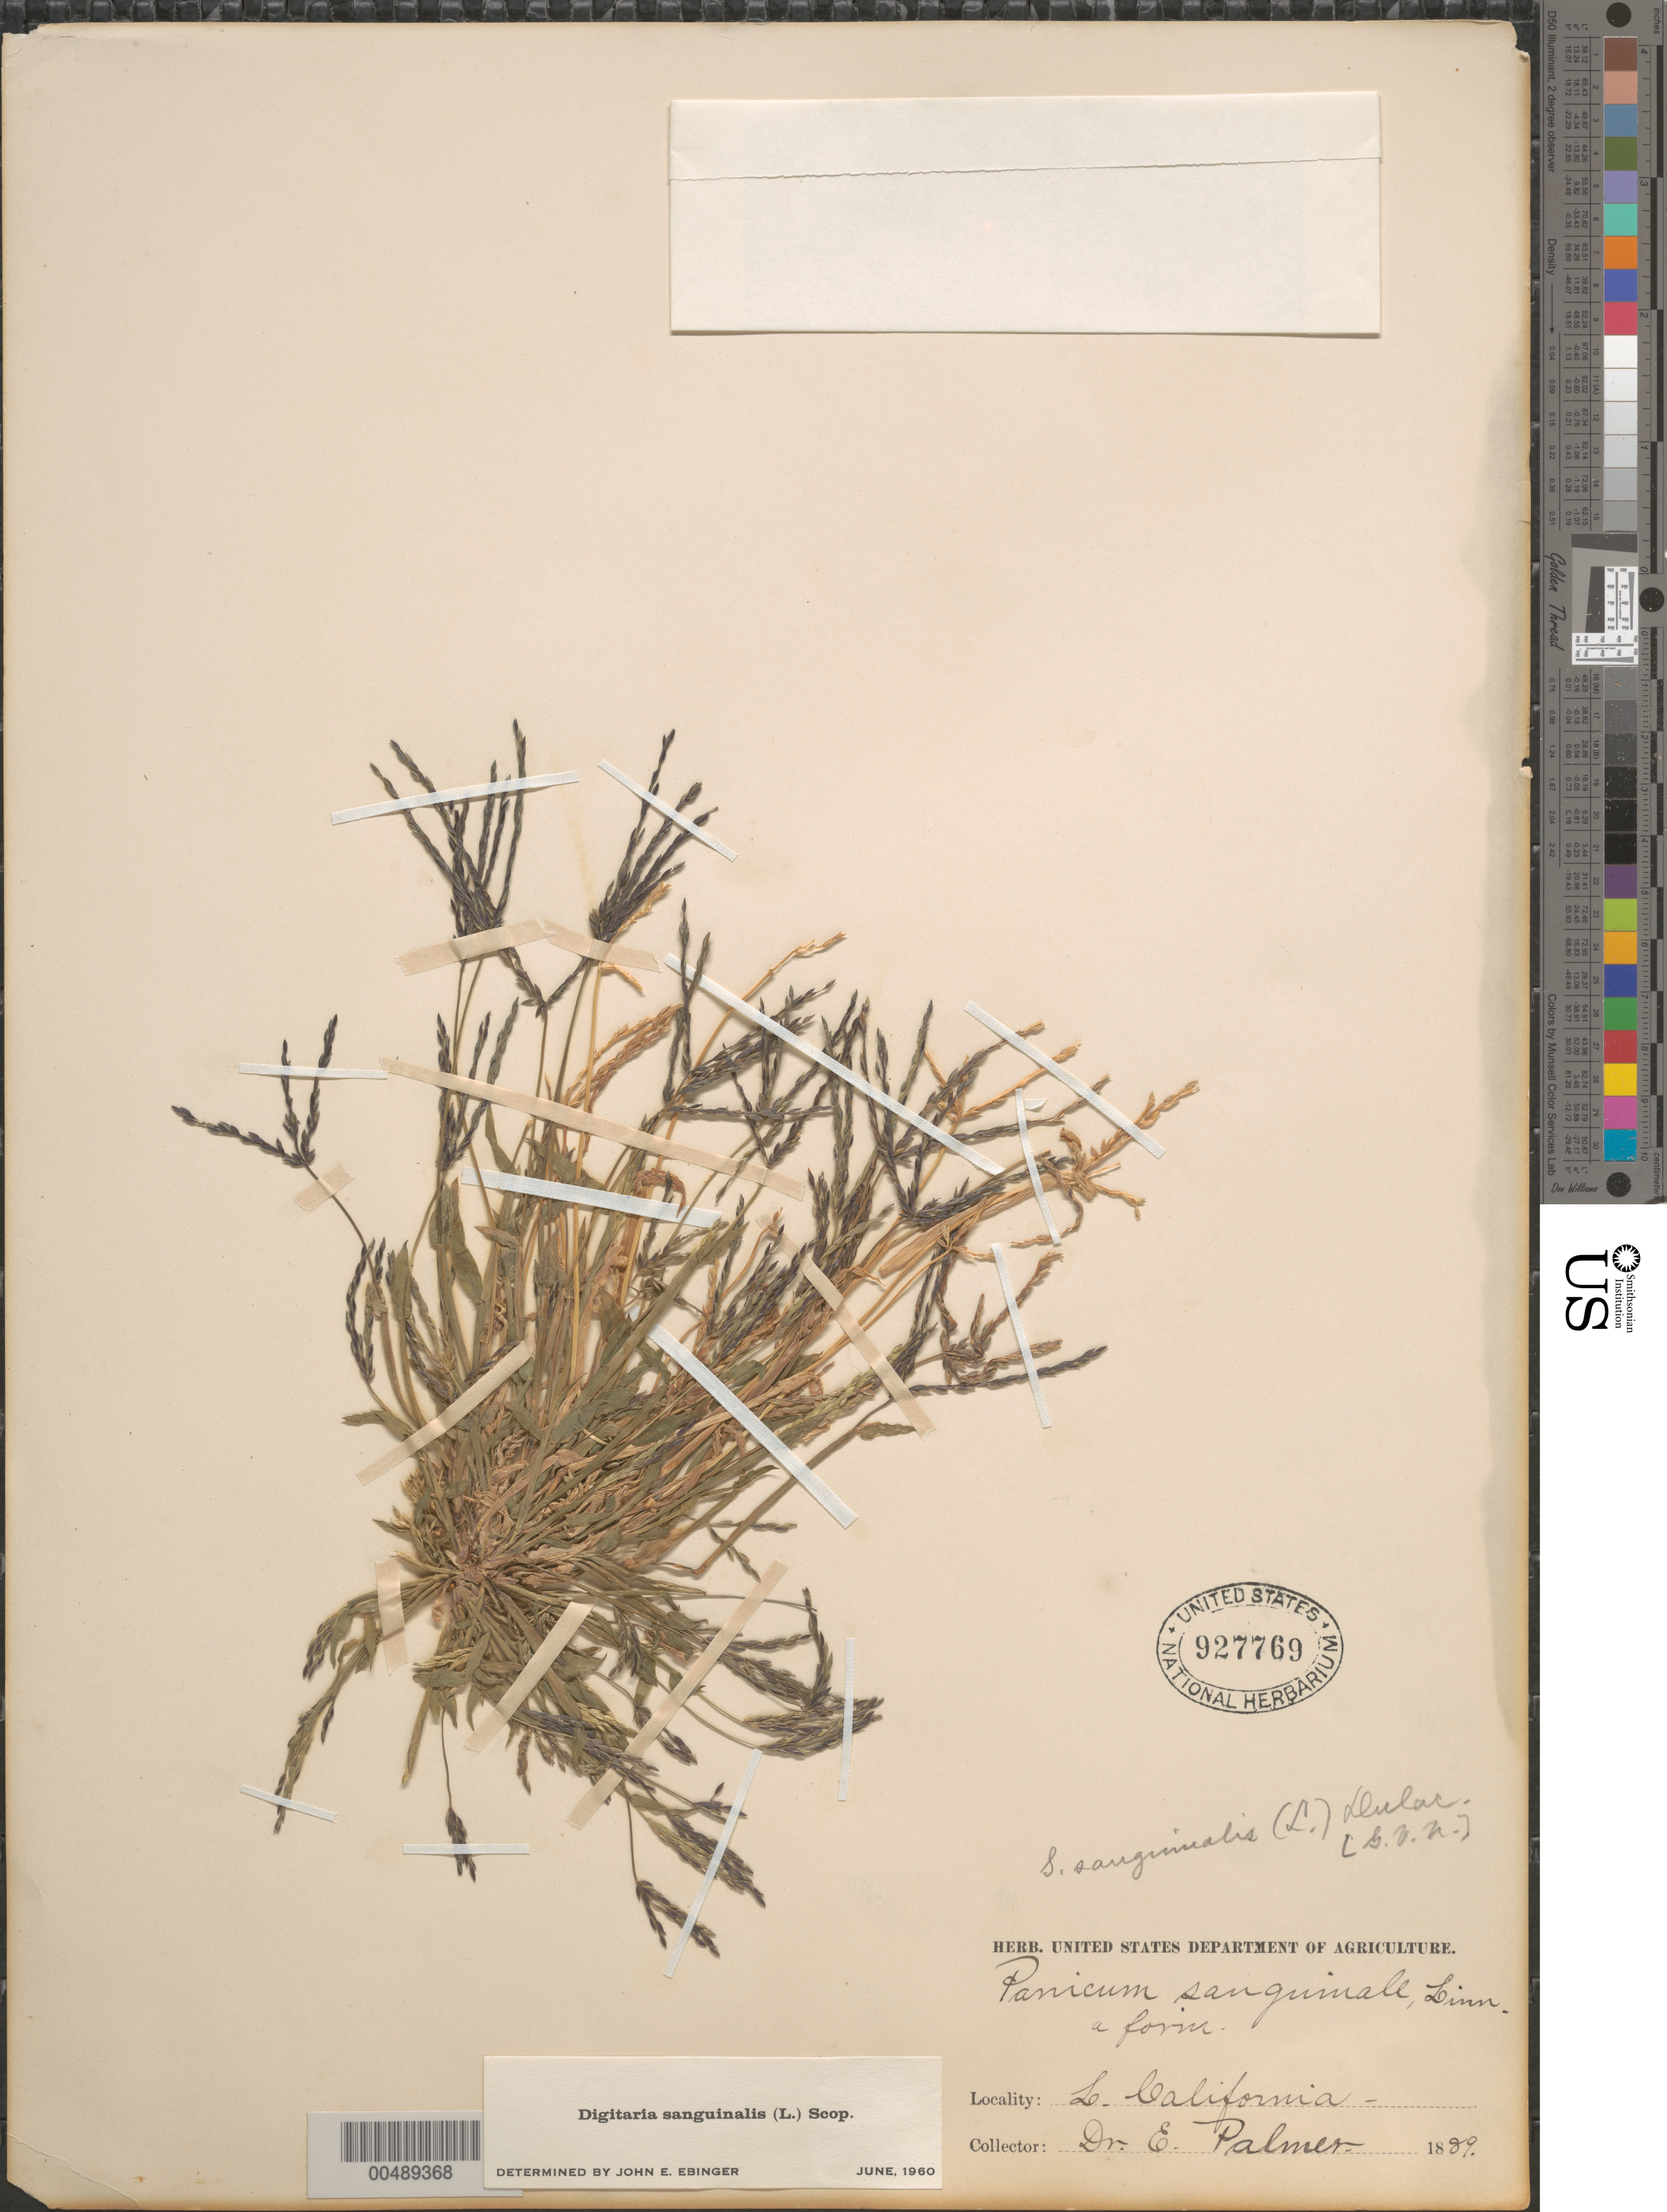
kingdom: Plantae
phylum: Tracheophyta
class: Liliopsida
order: Poales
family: Poaceae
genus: Digitaria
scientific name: Digitaria sanguinalis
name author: (L.) Scop.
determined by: Ebinger, John E.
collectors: E. Palmer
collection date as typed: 1889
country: Mexico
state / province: Baja California Norte / Baja California Sur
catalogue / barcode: US 927769